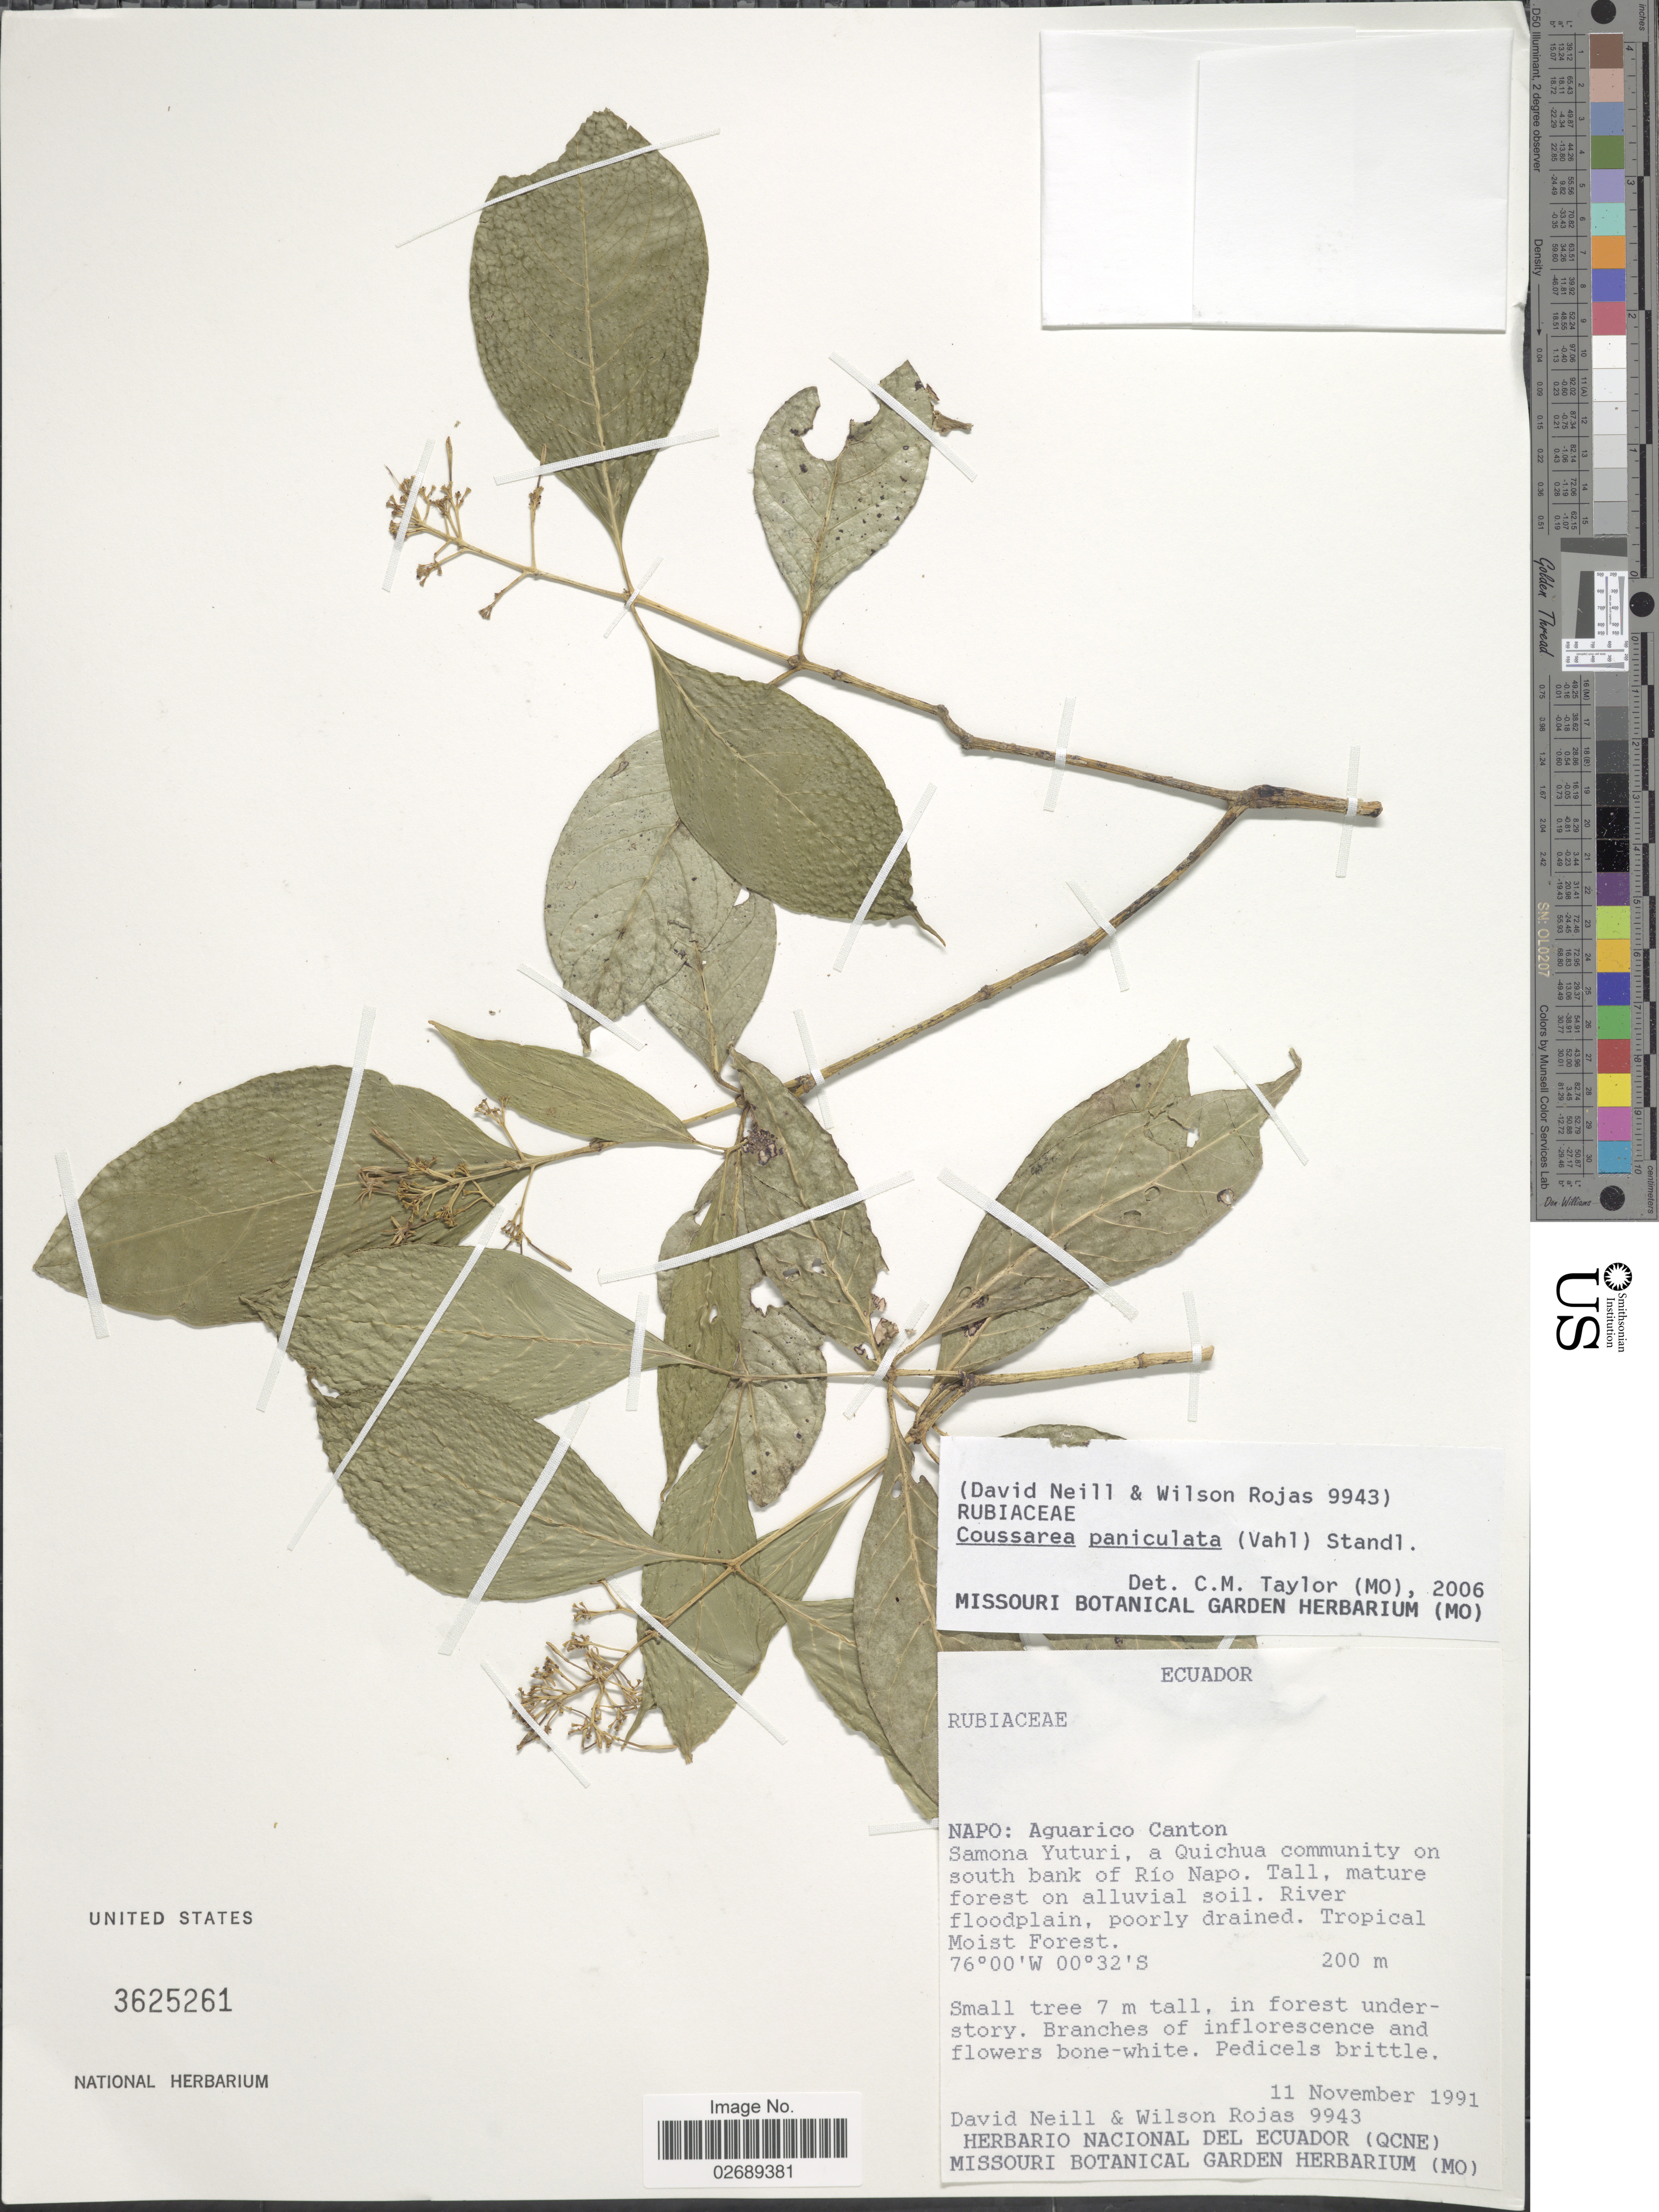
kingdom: Plantae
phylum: Tracheophyta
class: Magnoliopsida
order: Gentianales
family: Rubiaceae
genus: Coussarea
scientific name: Coussarea paniculata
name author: (Vahl) Standl.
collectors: D. Neill & W. Rojas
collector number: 9943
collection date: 1991-11-11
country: Ecuador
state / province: Napo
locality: Aguarico Canton. Samona Yuturi, a Quichua community on south bank of Rio Napo.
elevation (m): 200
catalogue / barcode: US 3625261